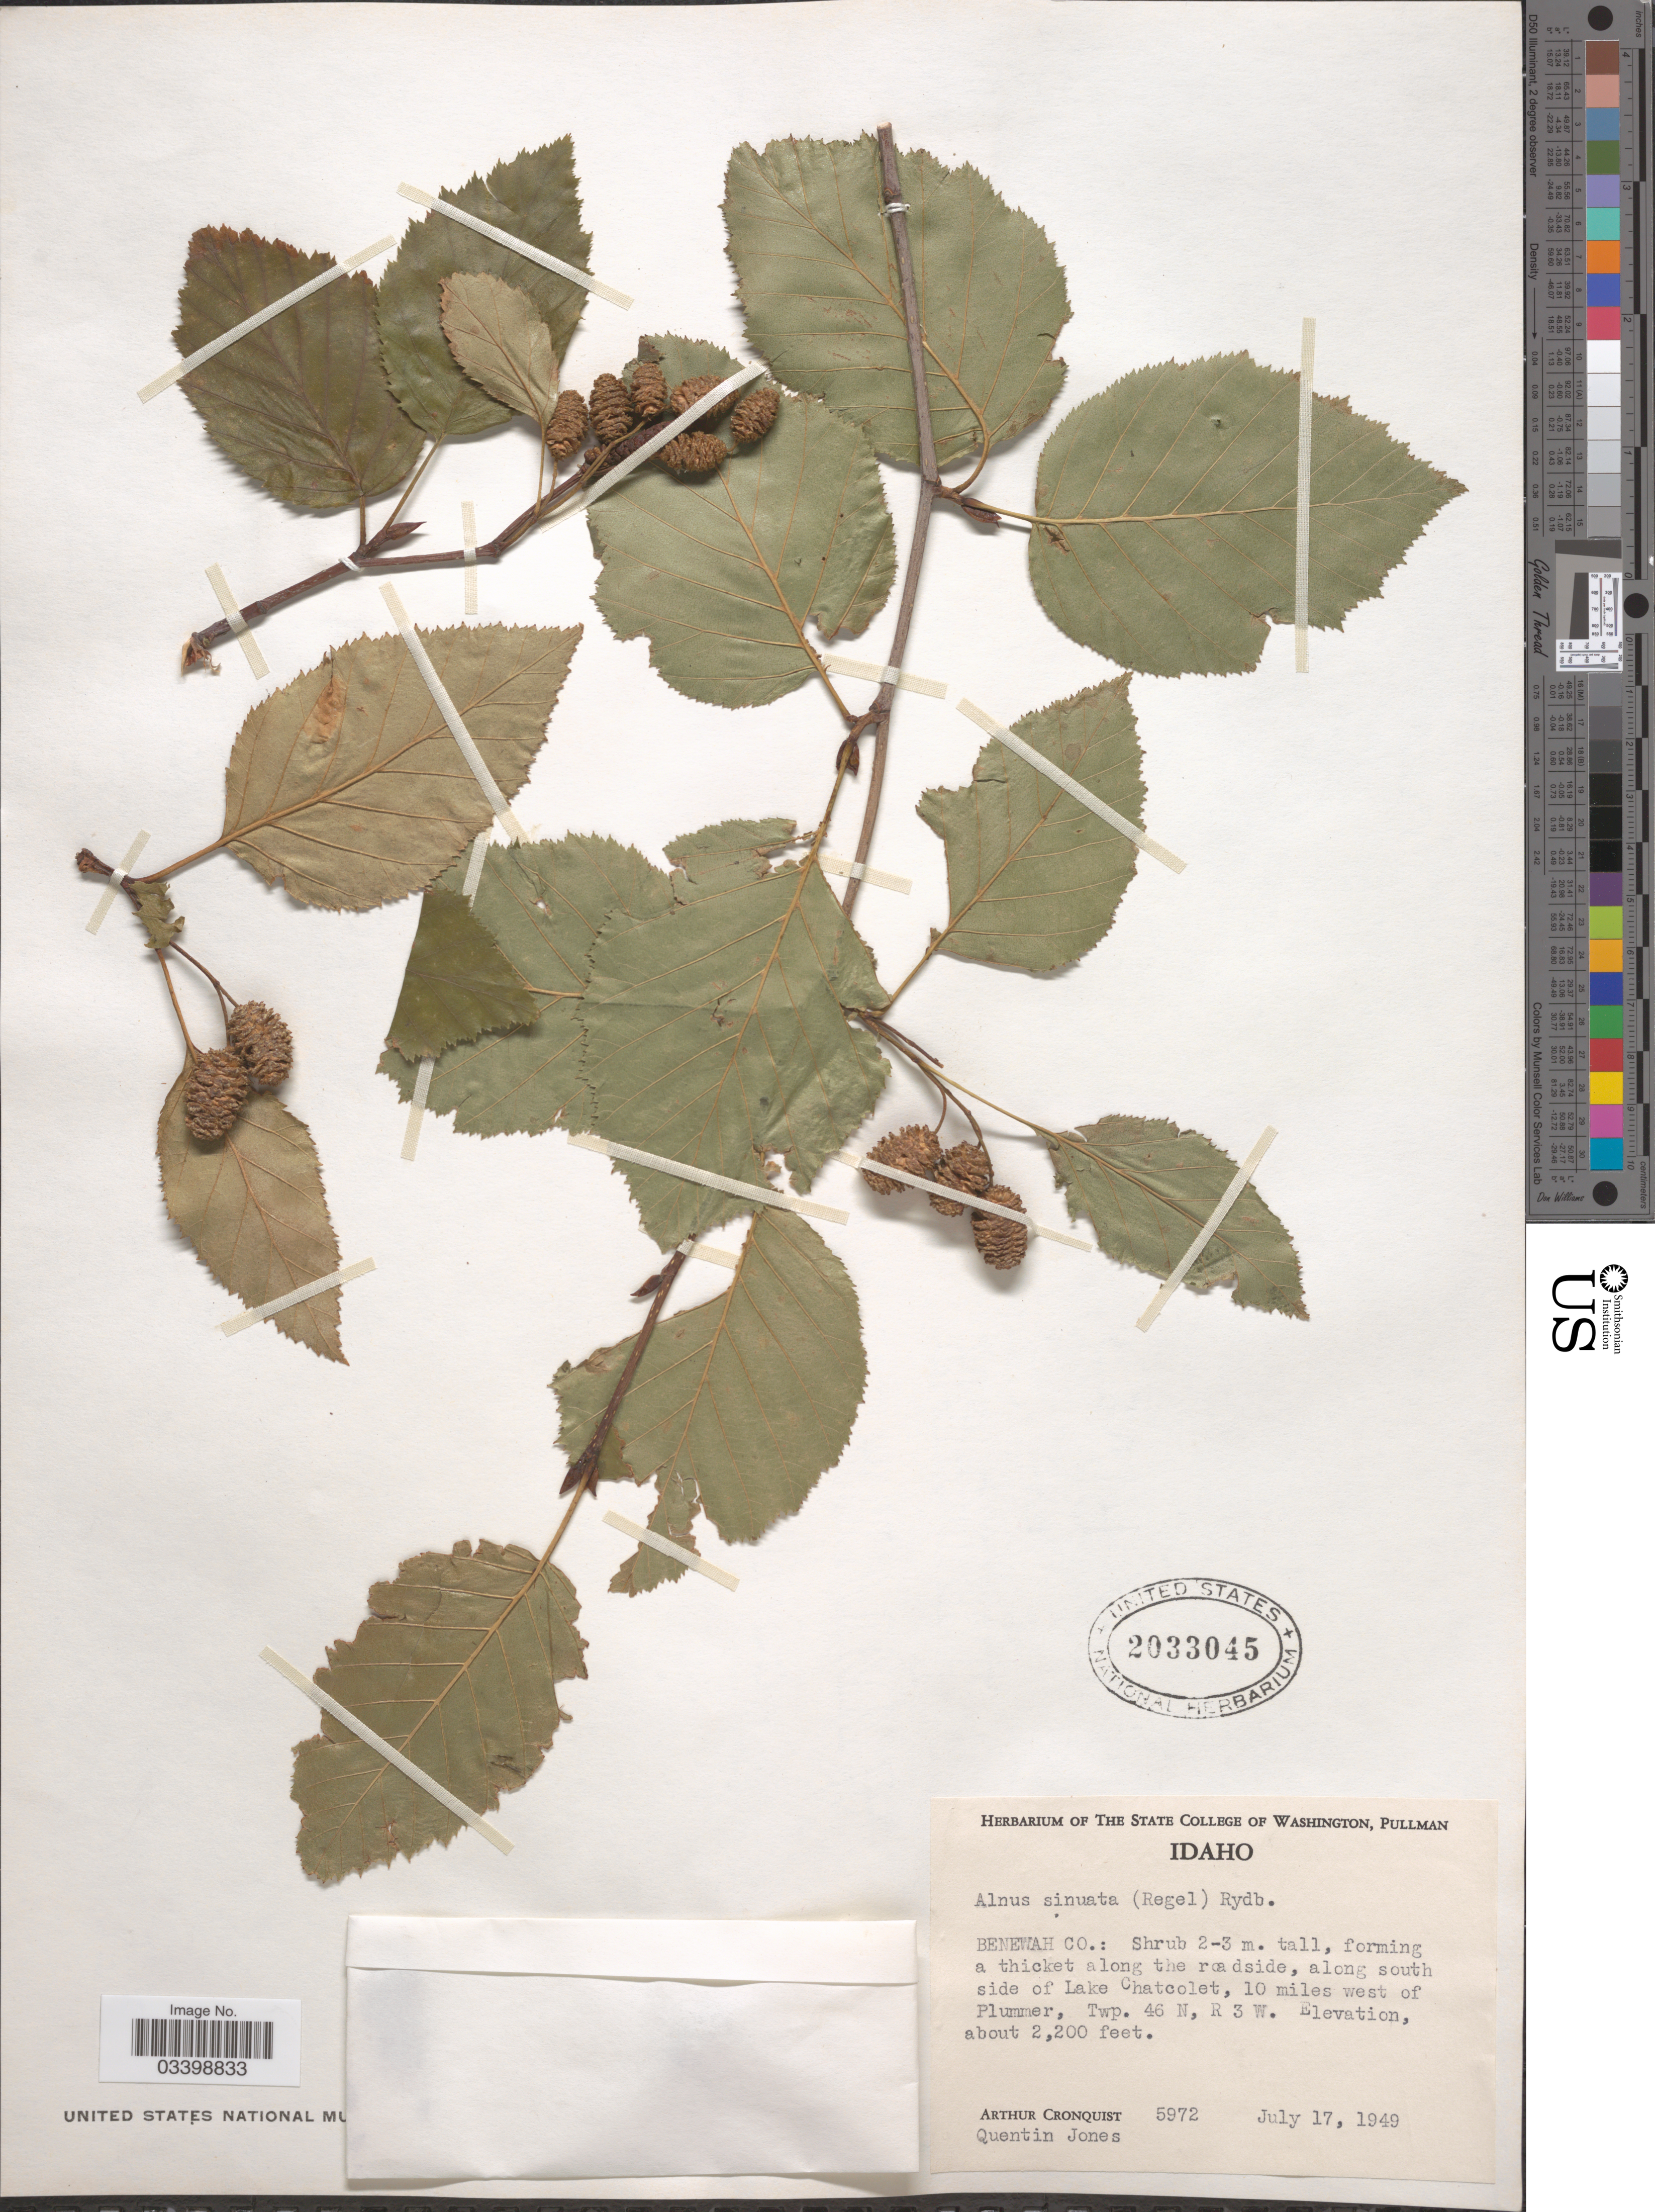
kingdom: Plantae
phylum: Tracheophyta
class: Magnoliopsida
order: Fagales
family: Betulaceae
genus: Alnus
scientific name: Alnus viridis subsp. sinuata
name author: Regel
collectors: A. J. Cronquist & Q. Jones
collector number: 5972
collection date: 1949-07-17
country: United States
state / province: Idaho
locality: Benewah Co.: forming a thicket along the roadside, along south side of Lake Chatcolet, 10 miles west of Plummer, Twp. 46 N, R 3 W.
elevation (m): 671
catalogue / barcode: US 2033045